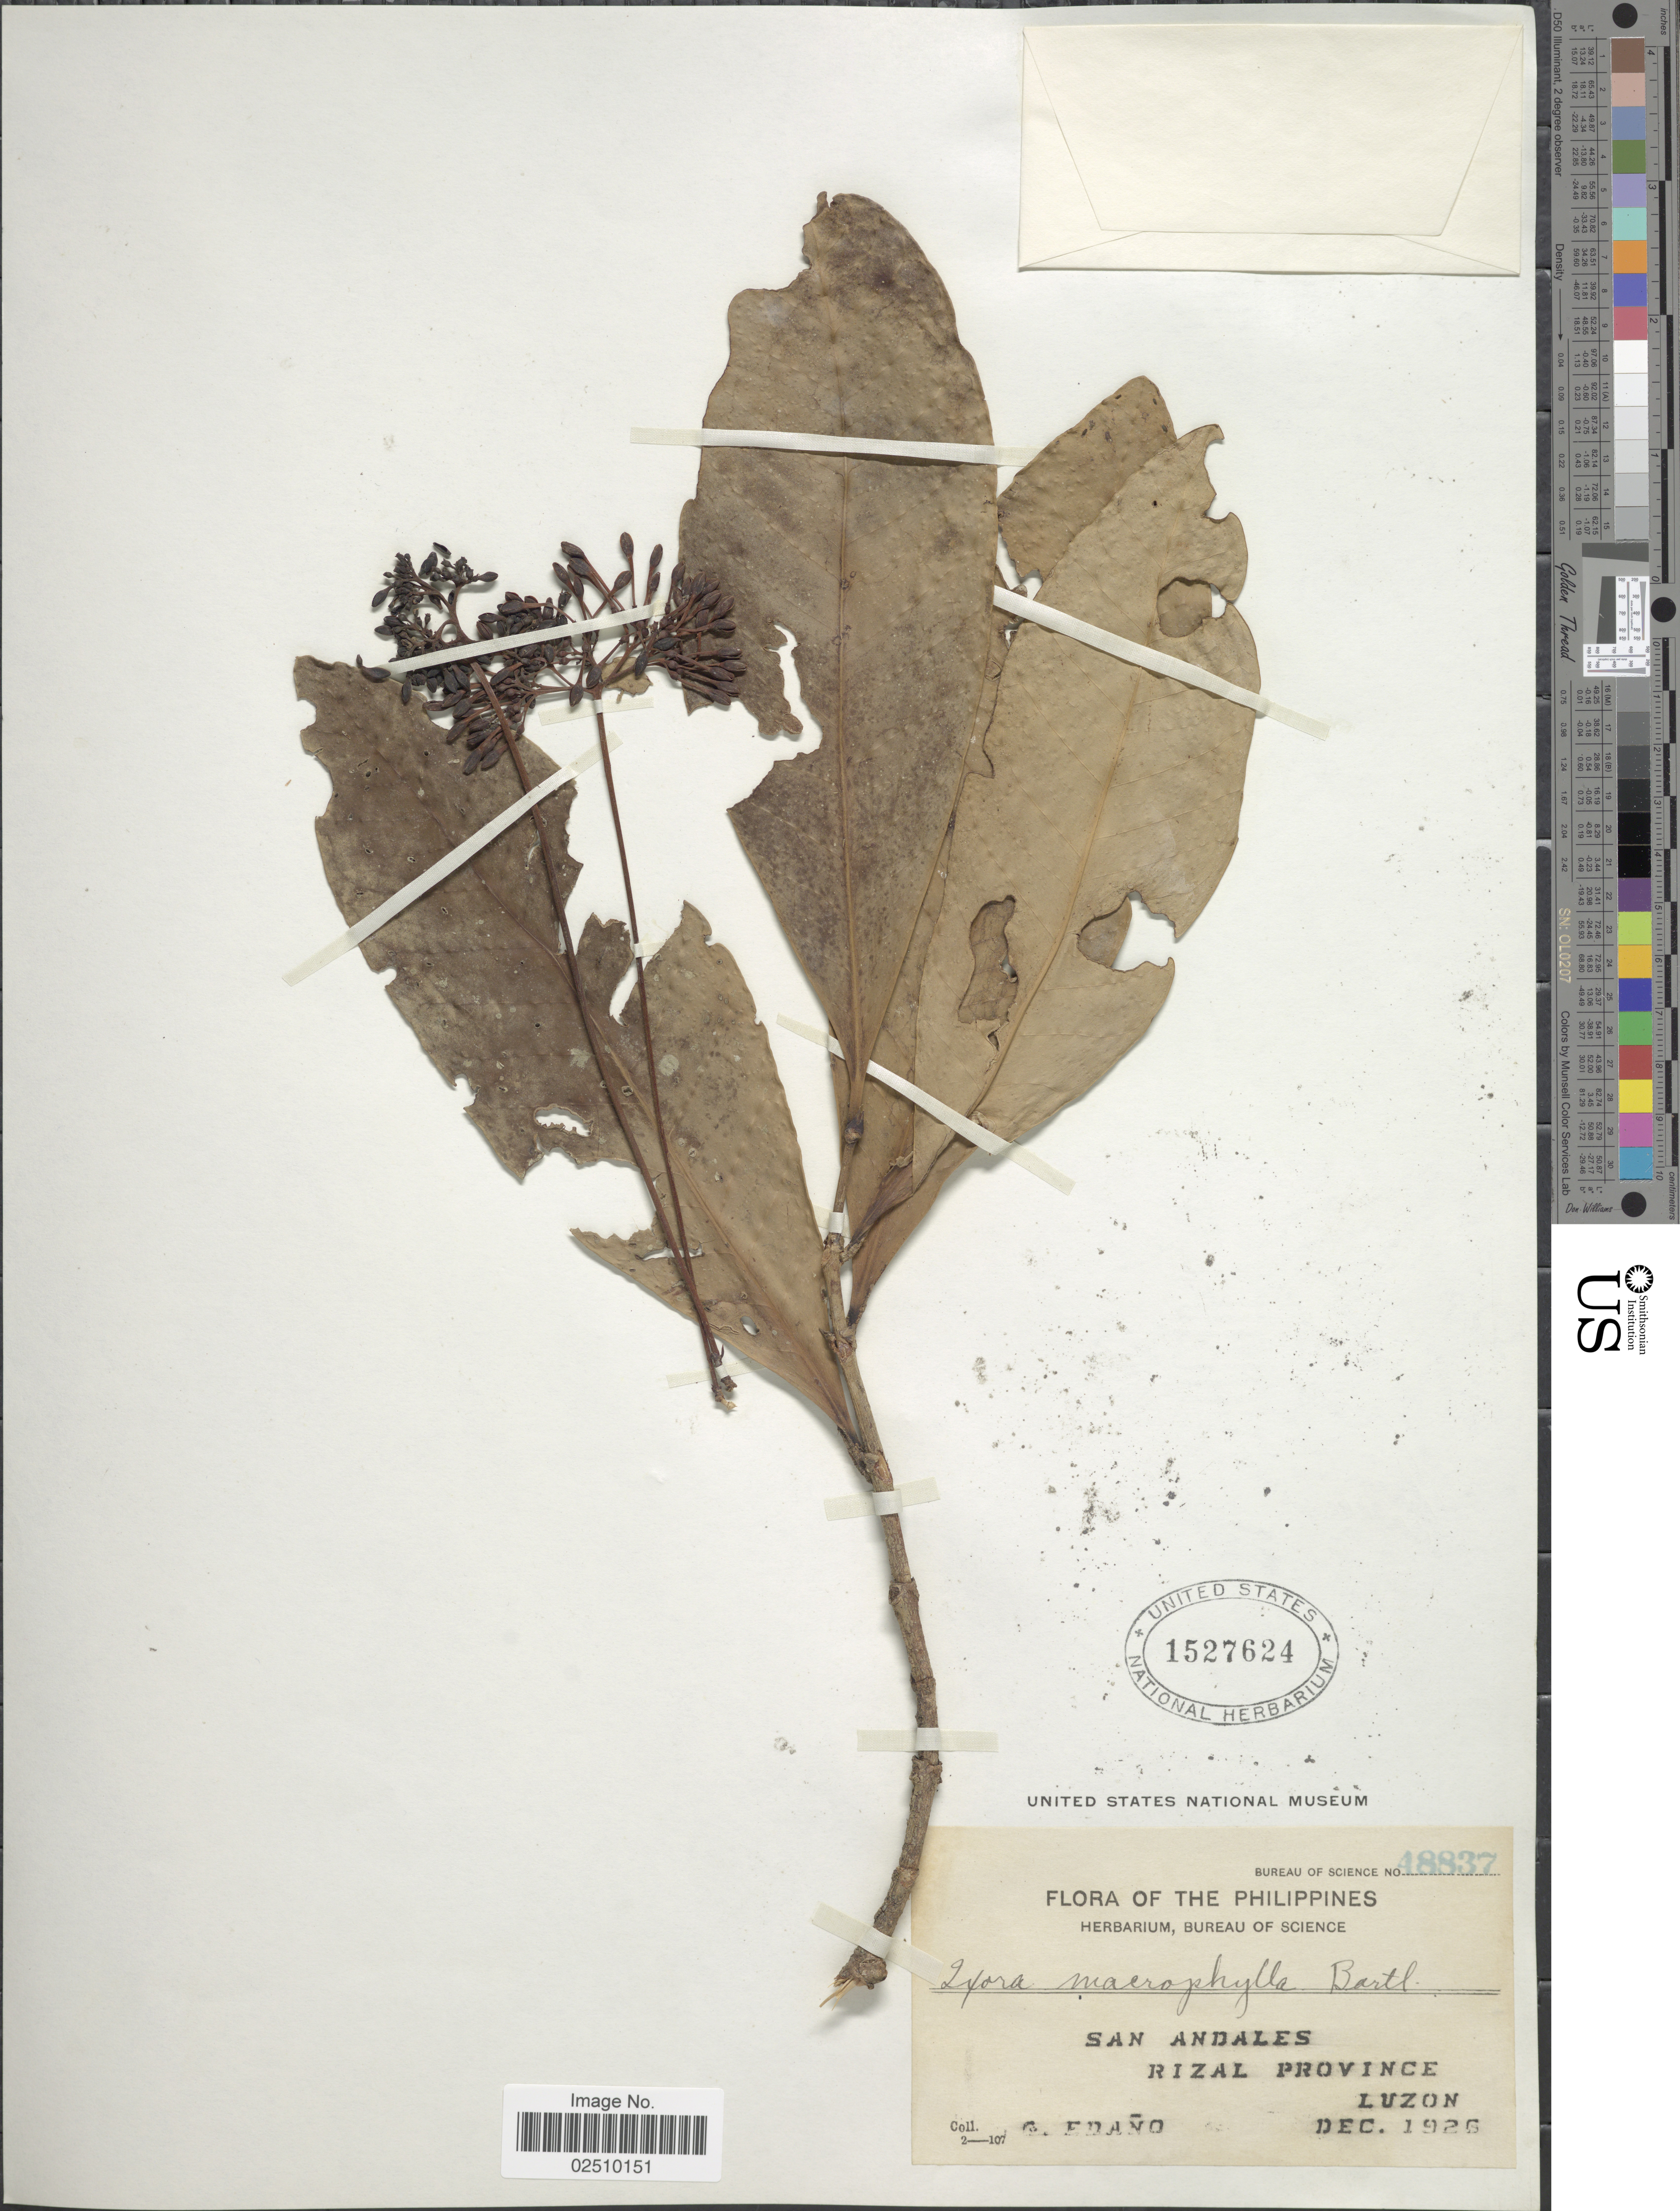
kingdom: Plantae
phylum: Tracheophyta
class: Magnoliopsida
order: Gentianales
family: Rubiaceae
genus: Ixora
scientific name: Ixora macrophylla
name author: Bartl. ex DC.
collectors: G. Edaño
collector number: Bureau of Science 48837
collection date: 1926-12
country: Philippines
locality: San Andales. Rizal Province. Luzon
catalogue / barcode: US 1527624